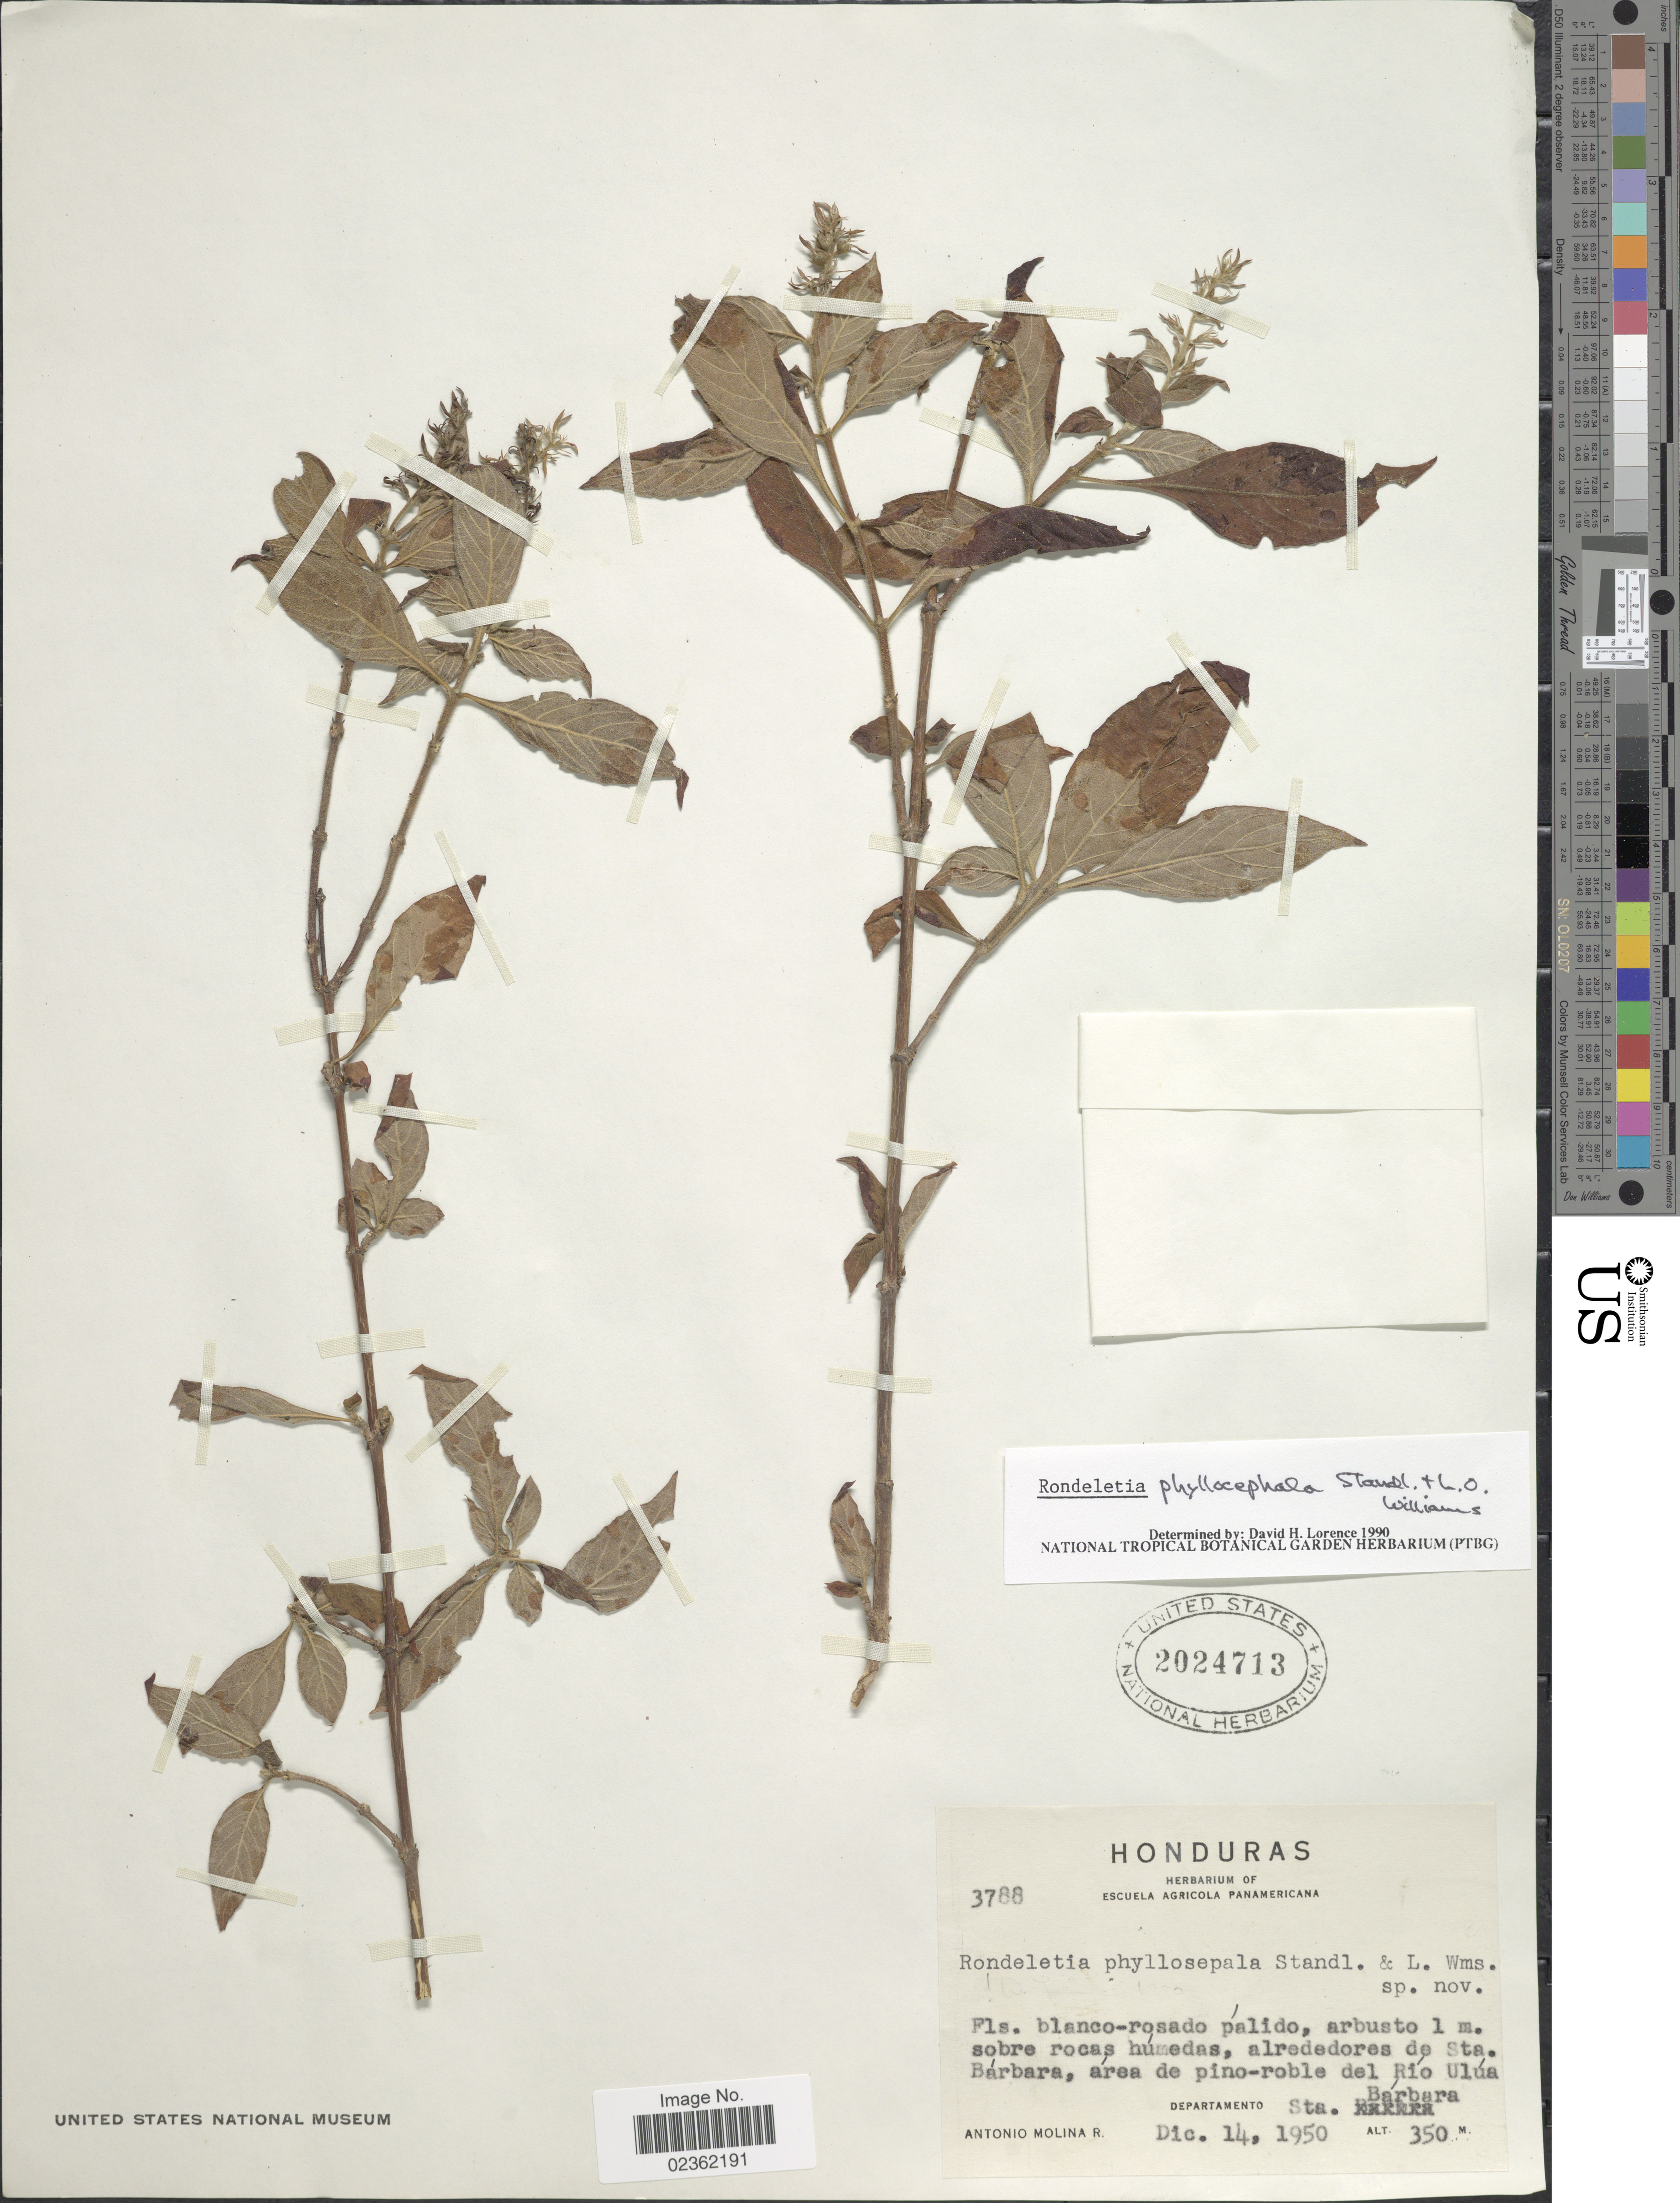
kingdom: Plantae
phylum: Tracheophyta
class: Magnoliopsida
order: Gentianales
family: Rubiaceae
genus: Rondeletia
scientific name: Rondeletia phyllocephala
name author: Standl. & L.O. Williams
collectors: A. Molina R.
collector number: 3788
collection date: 1950-12-14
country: Honduras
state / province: Santa Bárbara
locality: Alrededores de Sta. Barbara, area de pino-robe del Rio Ulua.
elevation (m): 350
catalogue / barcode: US 2024713